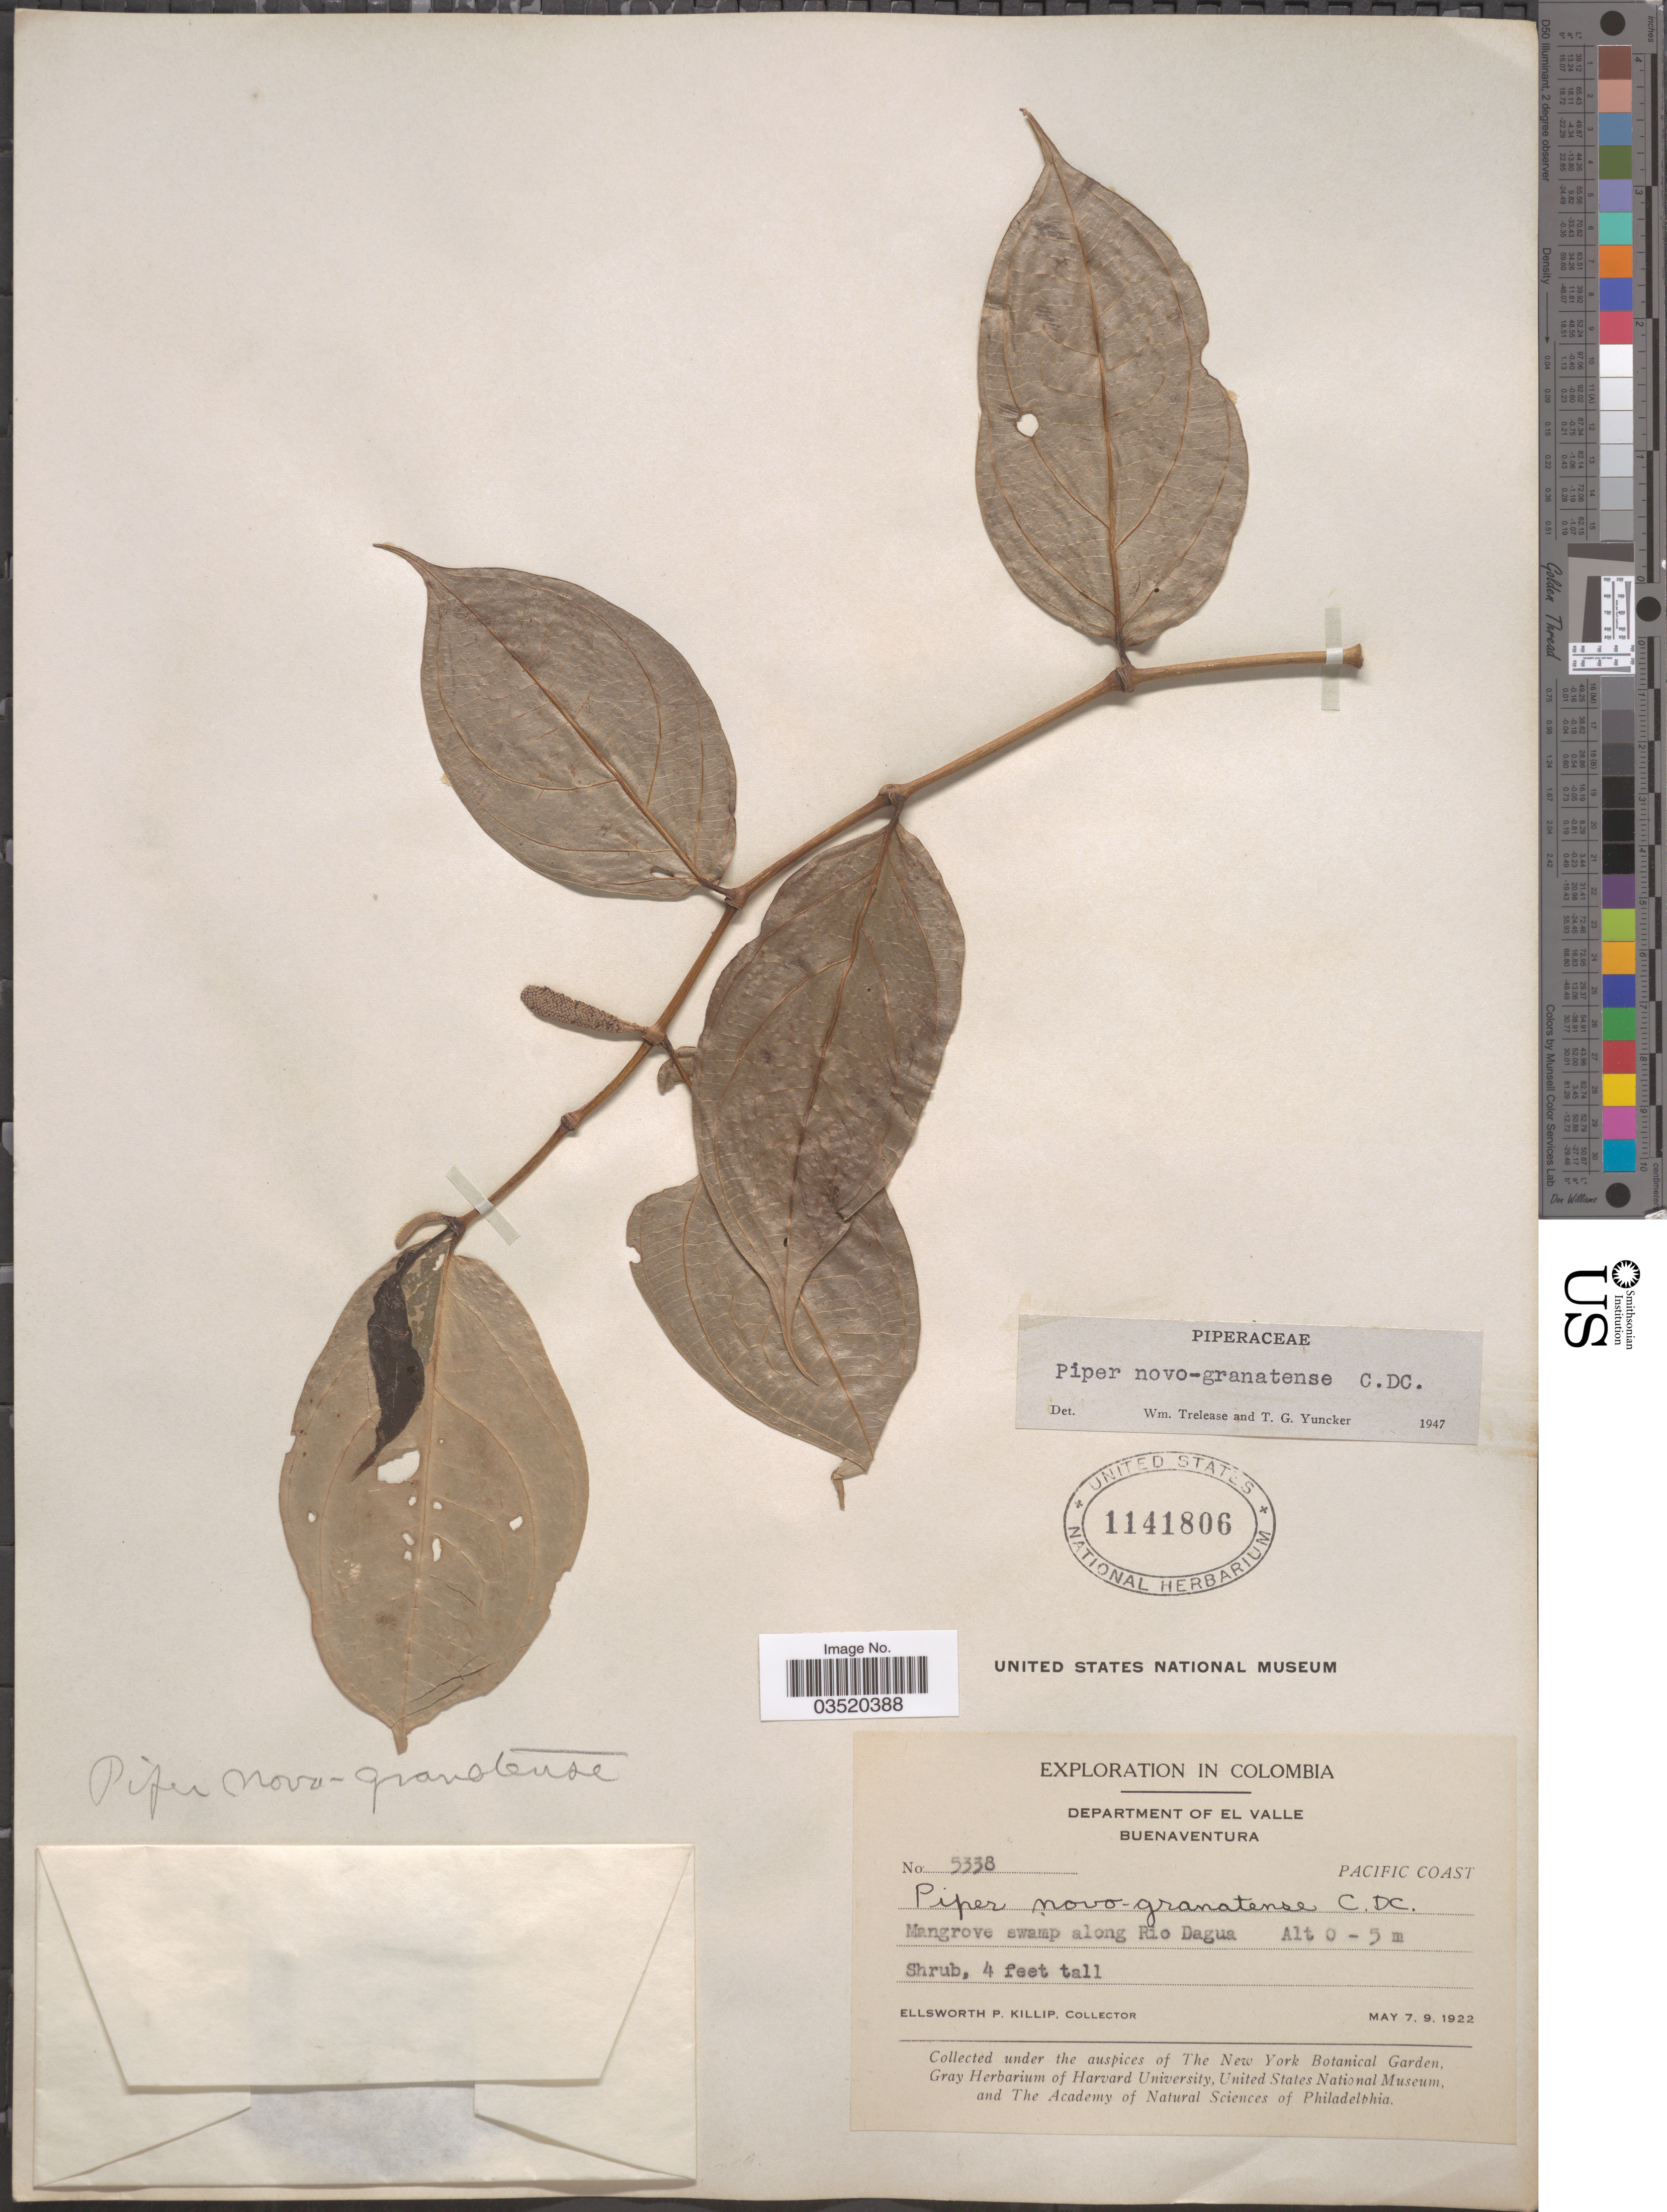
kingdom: Plantae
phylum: Tracheophyta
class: Magnoliopsida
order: Piperales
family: Piperaceae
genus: Piper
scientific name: Piper novo-granatense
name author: C. DC.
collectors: E. P. Killip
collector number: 5338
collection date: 1922-05-07/1922-05-09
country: Colombia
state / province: Valle del Cauca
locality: Department of El Valle. Buenaventura. Pacific Coast. Mangrove swamp along Rio Dagua.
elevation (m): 0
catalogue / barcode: US 1141806